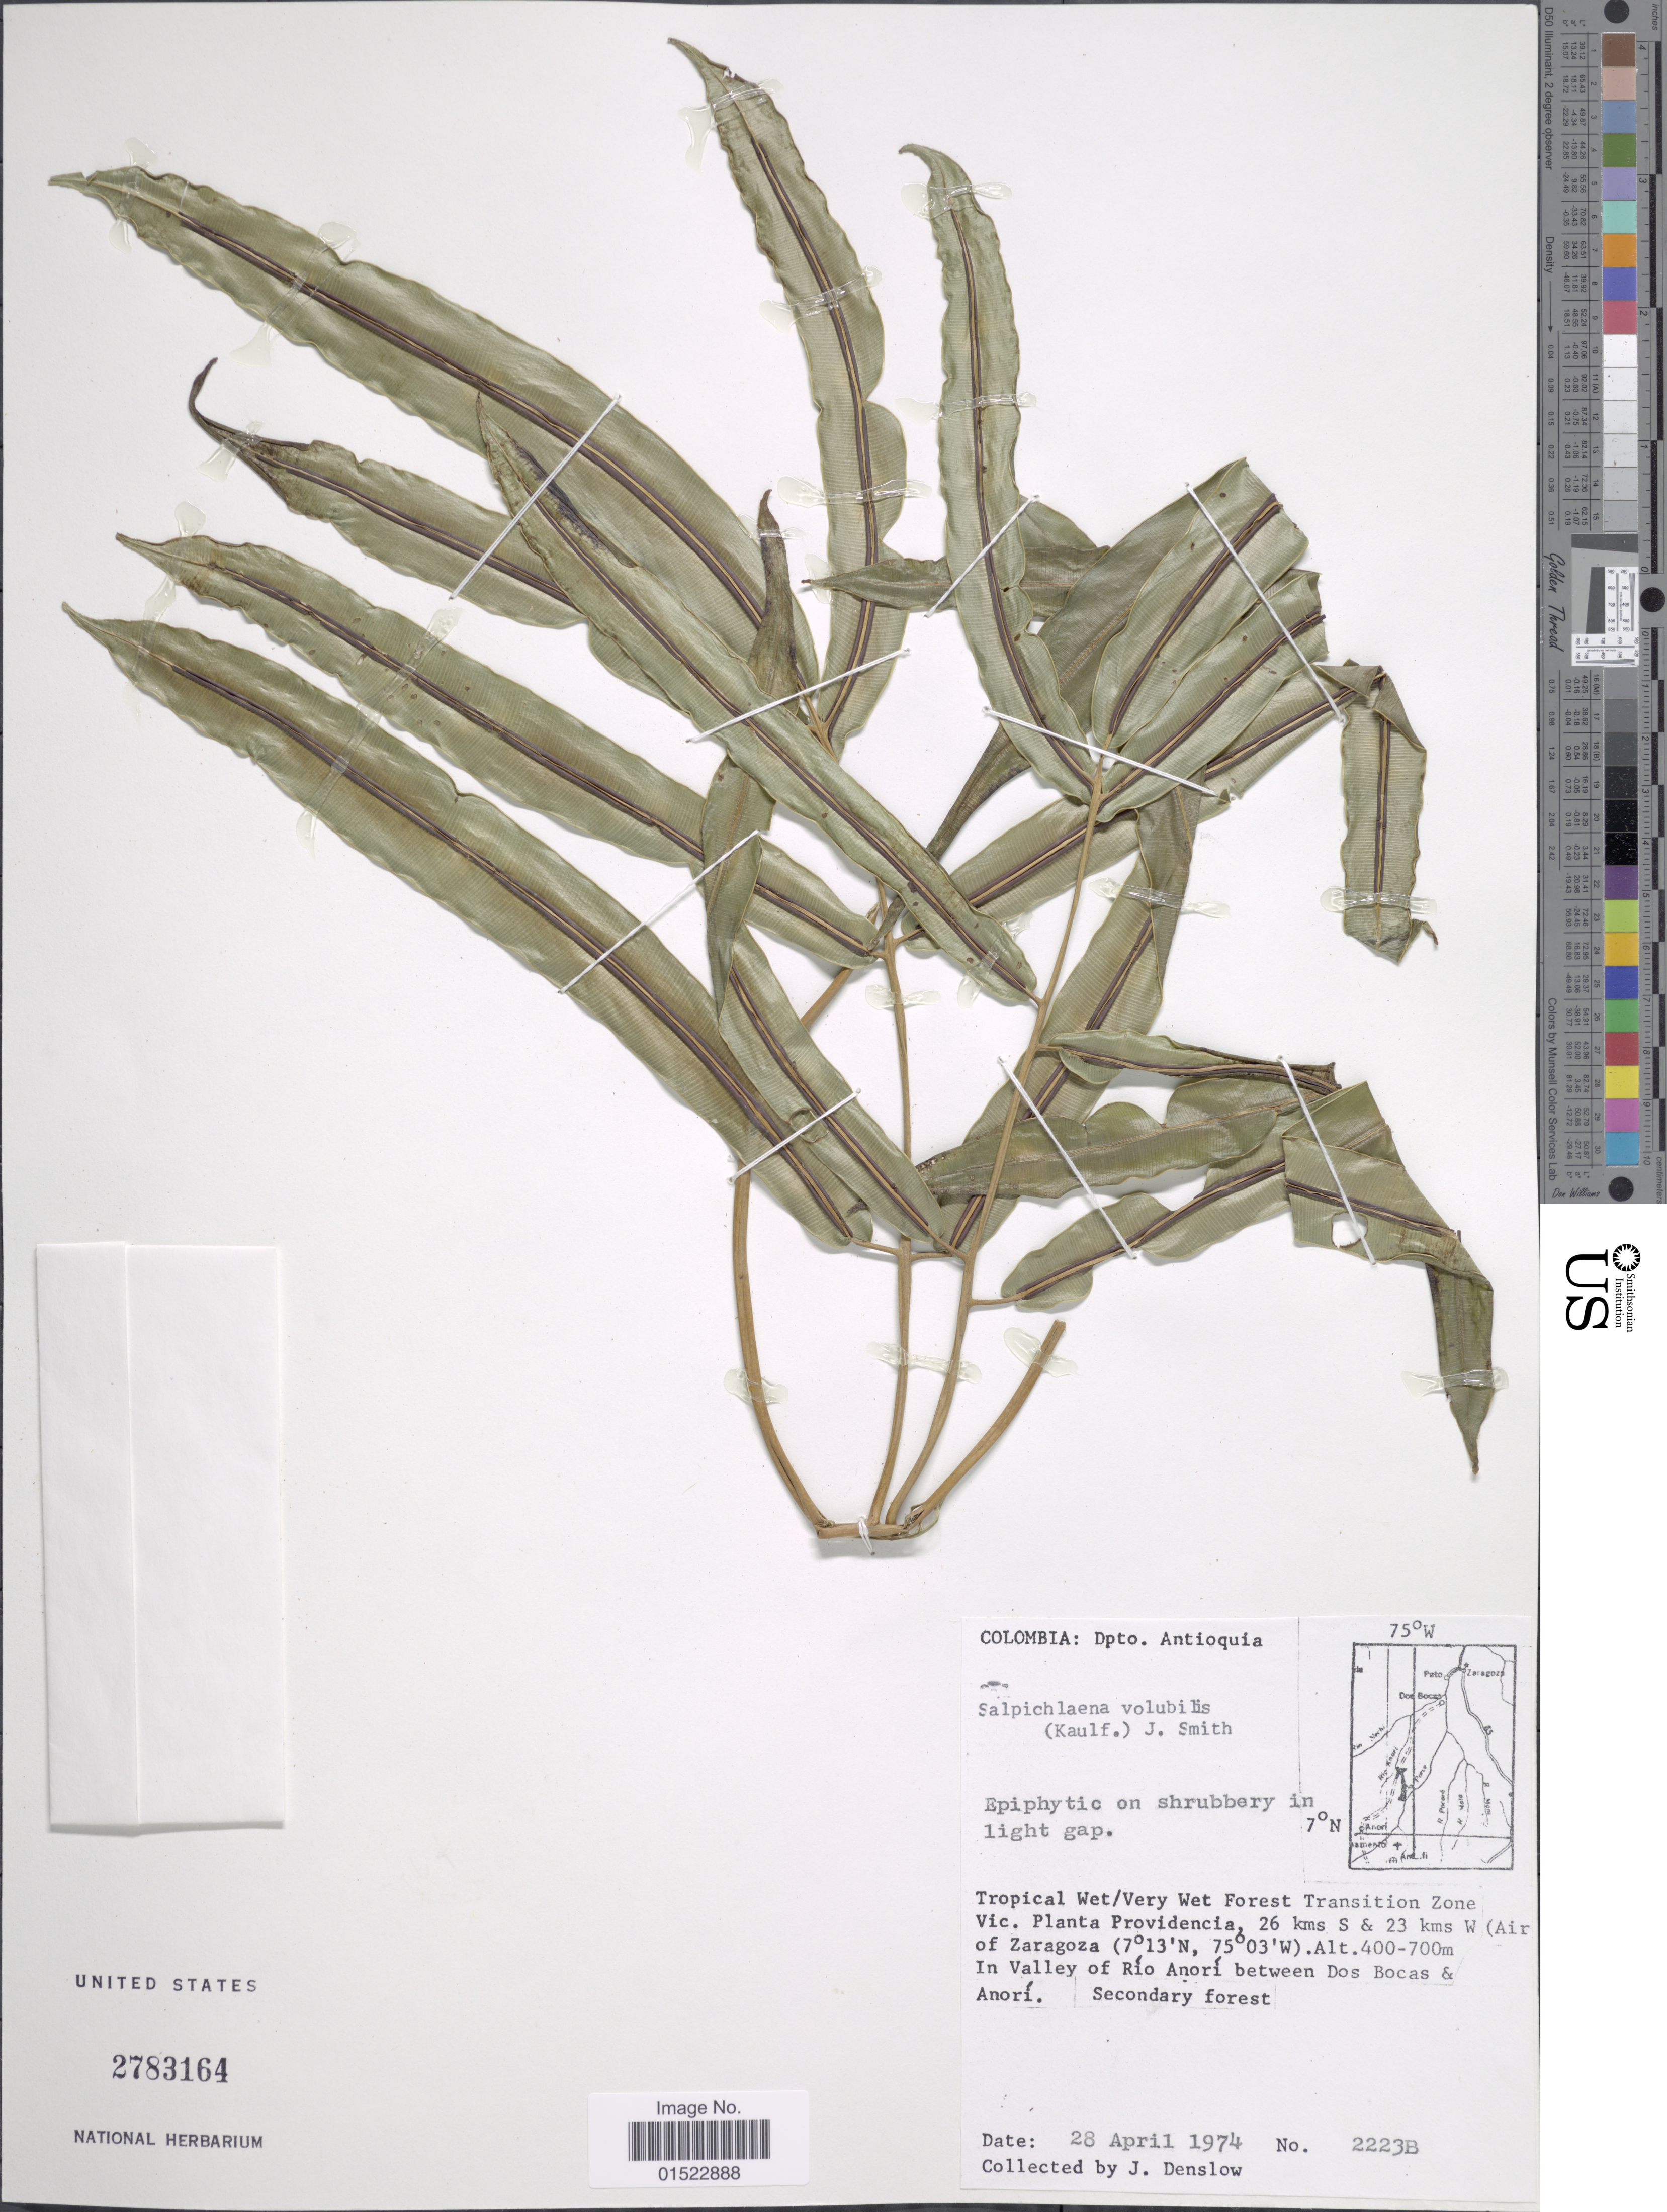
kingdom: Plantae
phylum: Tracheophyta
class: Polypodiopsida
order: Polypodiales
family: Blechnaceae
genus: Salpichlaena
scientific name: Salpichlaena volubilis subsp. volubilis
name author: (Kaulf.) J. Sm.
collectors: J. Denslow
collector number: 2223B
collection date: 1974-04-28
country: Colombia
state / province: Antioquia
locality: Tropical wel/very wet forest Transition Zone Vic. Planta Providencia, 26 kms S & 23 kms W (Air of Zaragoza ), in Valley of Rio Anori between Dos Bocas & Anori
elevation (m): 400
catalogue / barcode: US 2783164